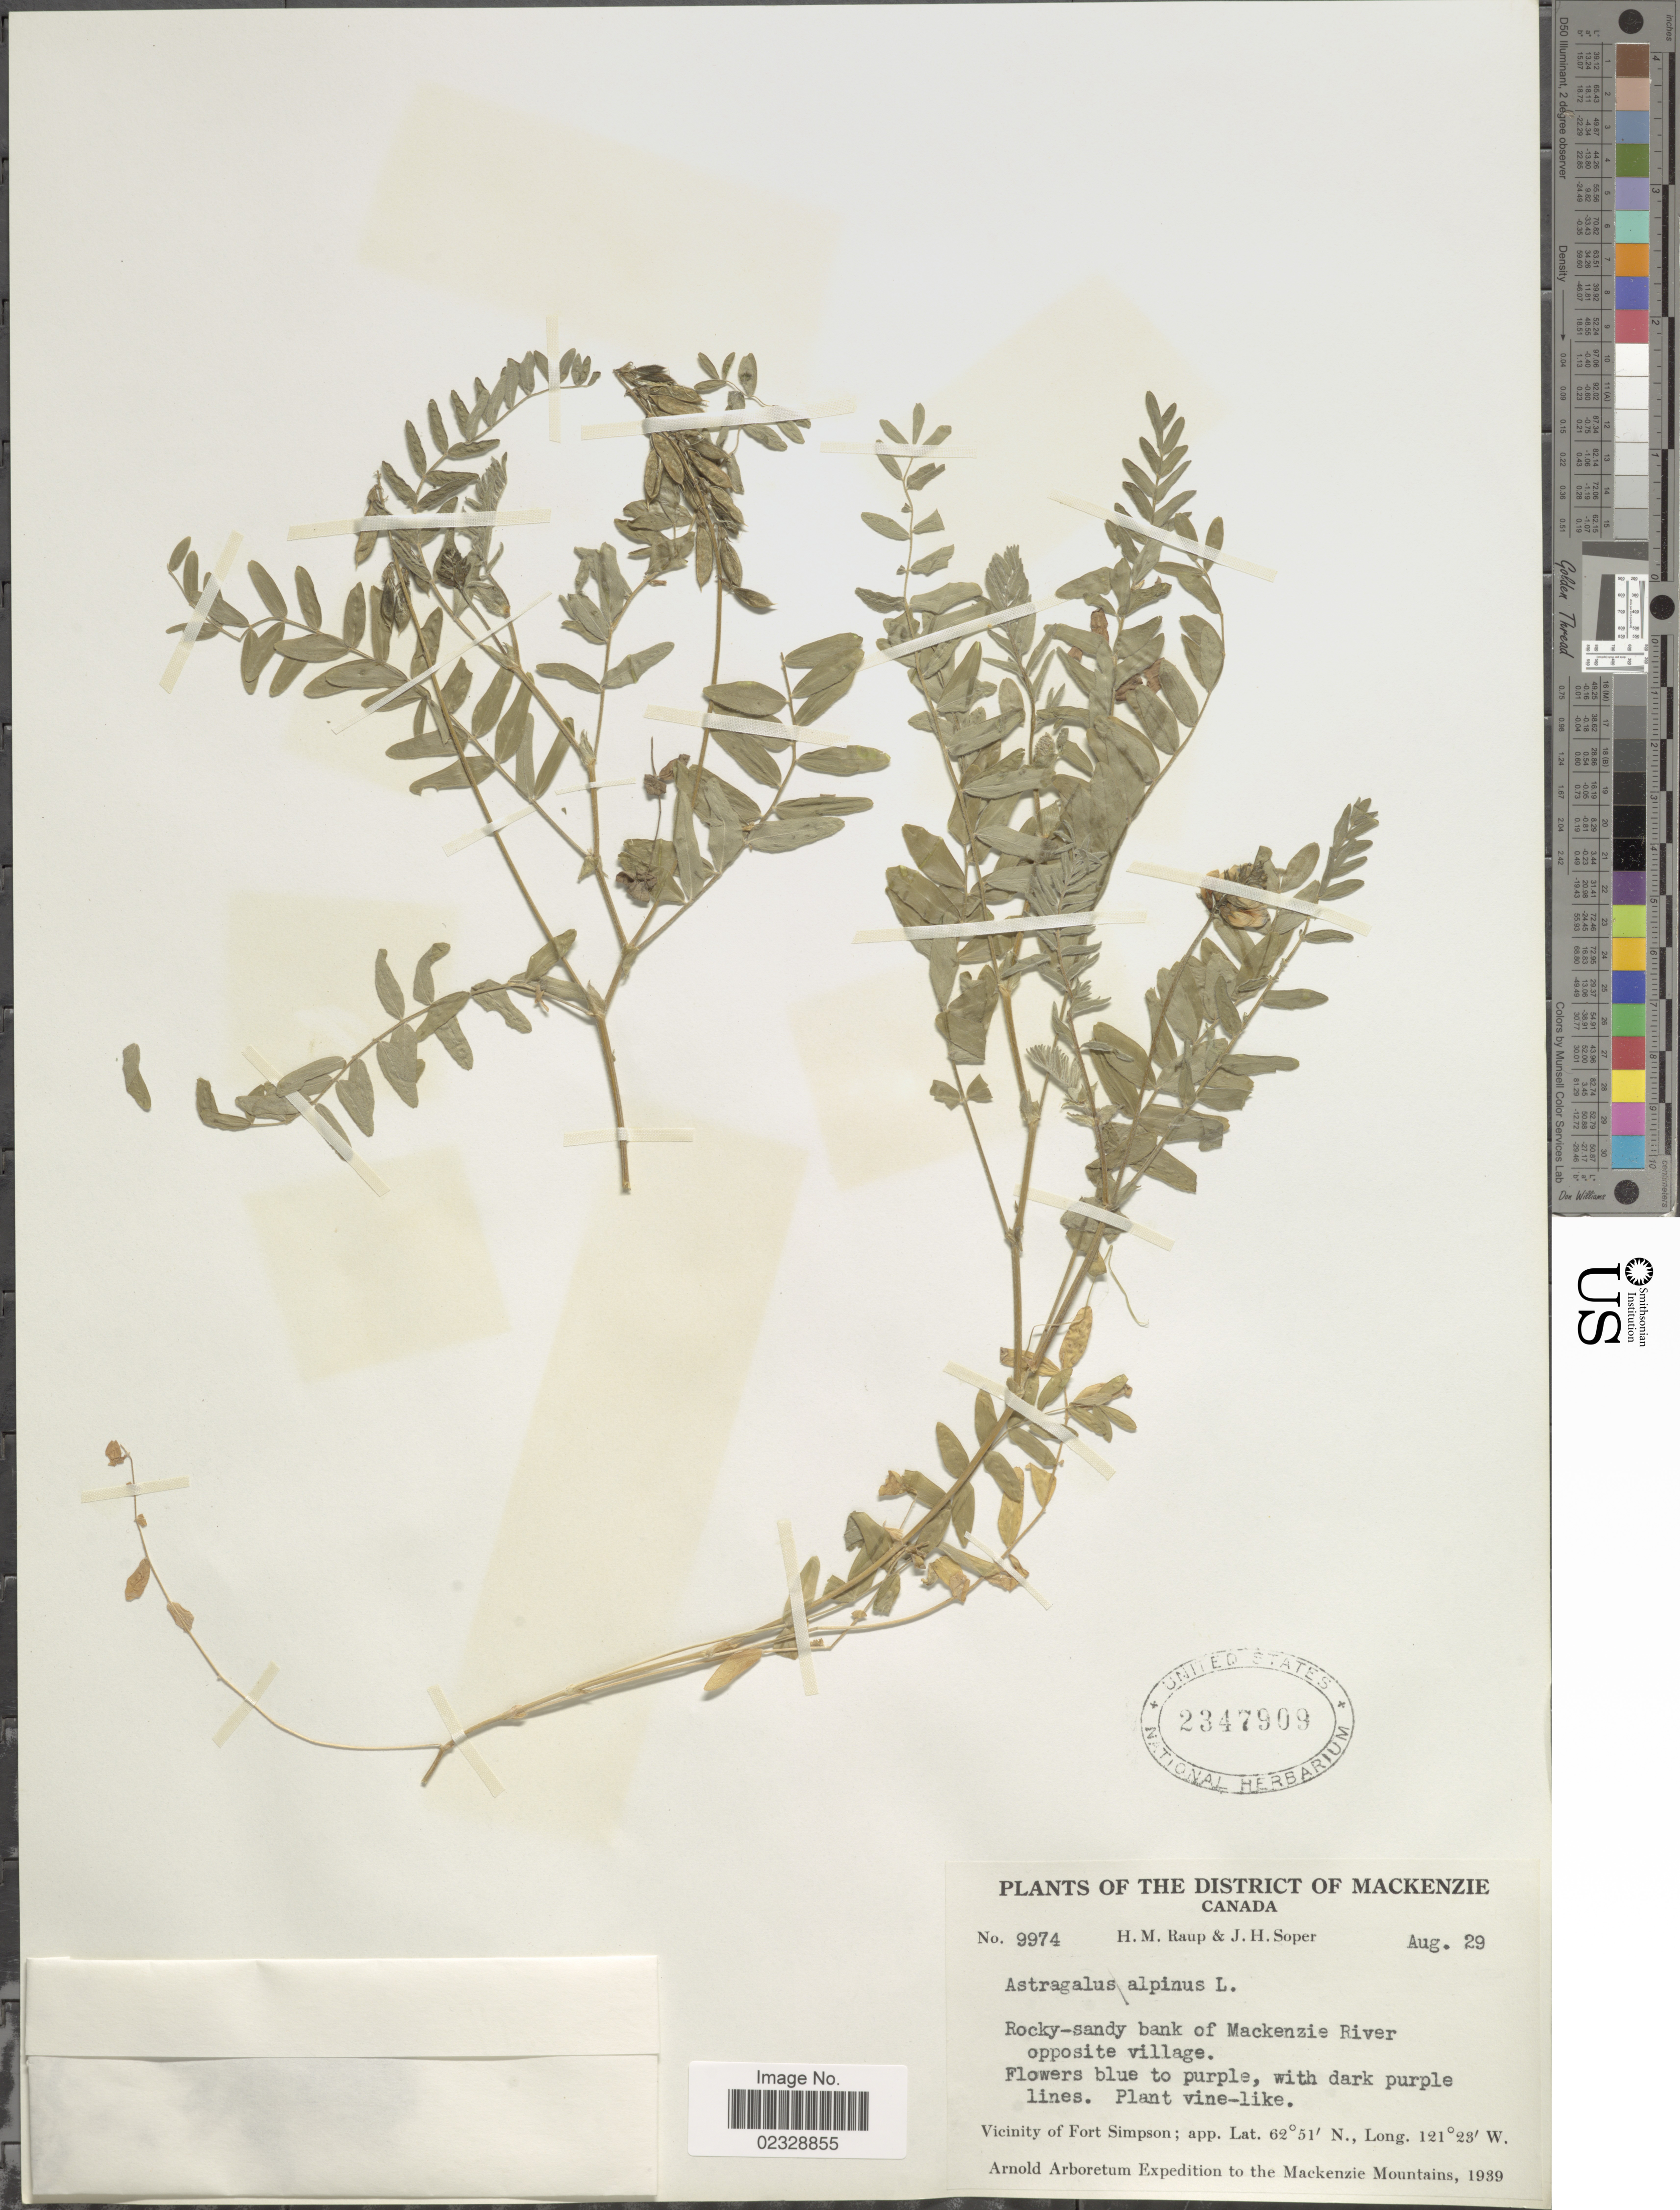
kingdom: Plantae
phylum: Tracheophyta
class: Magnoliopsida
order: Fabales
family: Fabaceae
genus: Astragalus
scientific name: Astragalus alpinus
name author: L.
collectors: H. Raup & J. H. Soper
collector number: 9974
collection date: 1939-08-29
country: Canada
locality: The District of Mackenzie, Rocky-sandy bank of Mackenzie River opposite village, Vicinity of Fort Simpson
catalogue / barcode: US 2347909